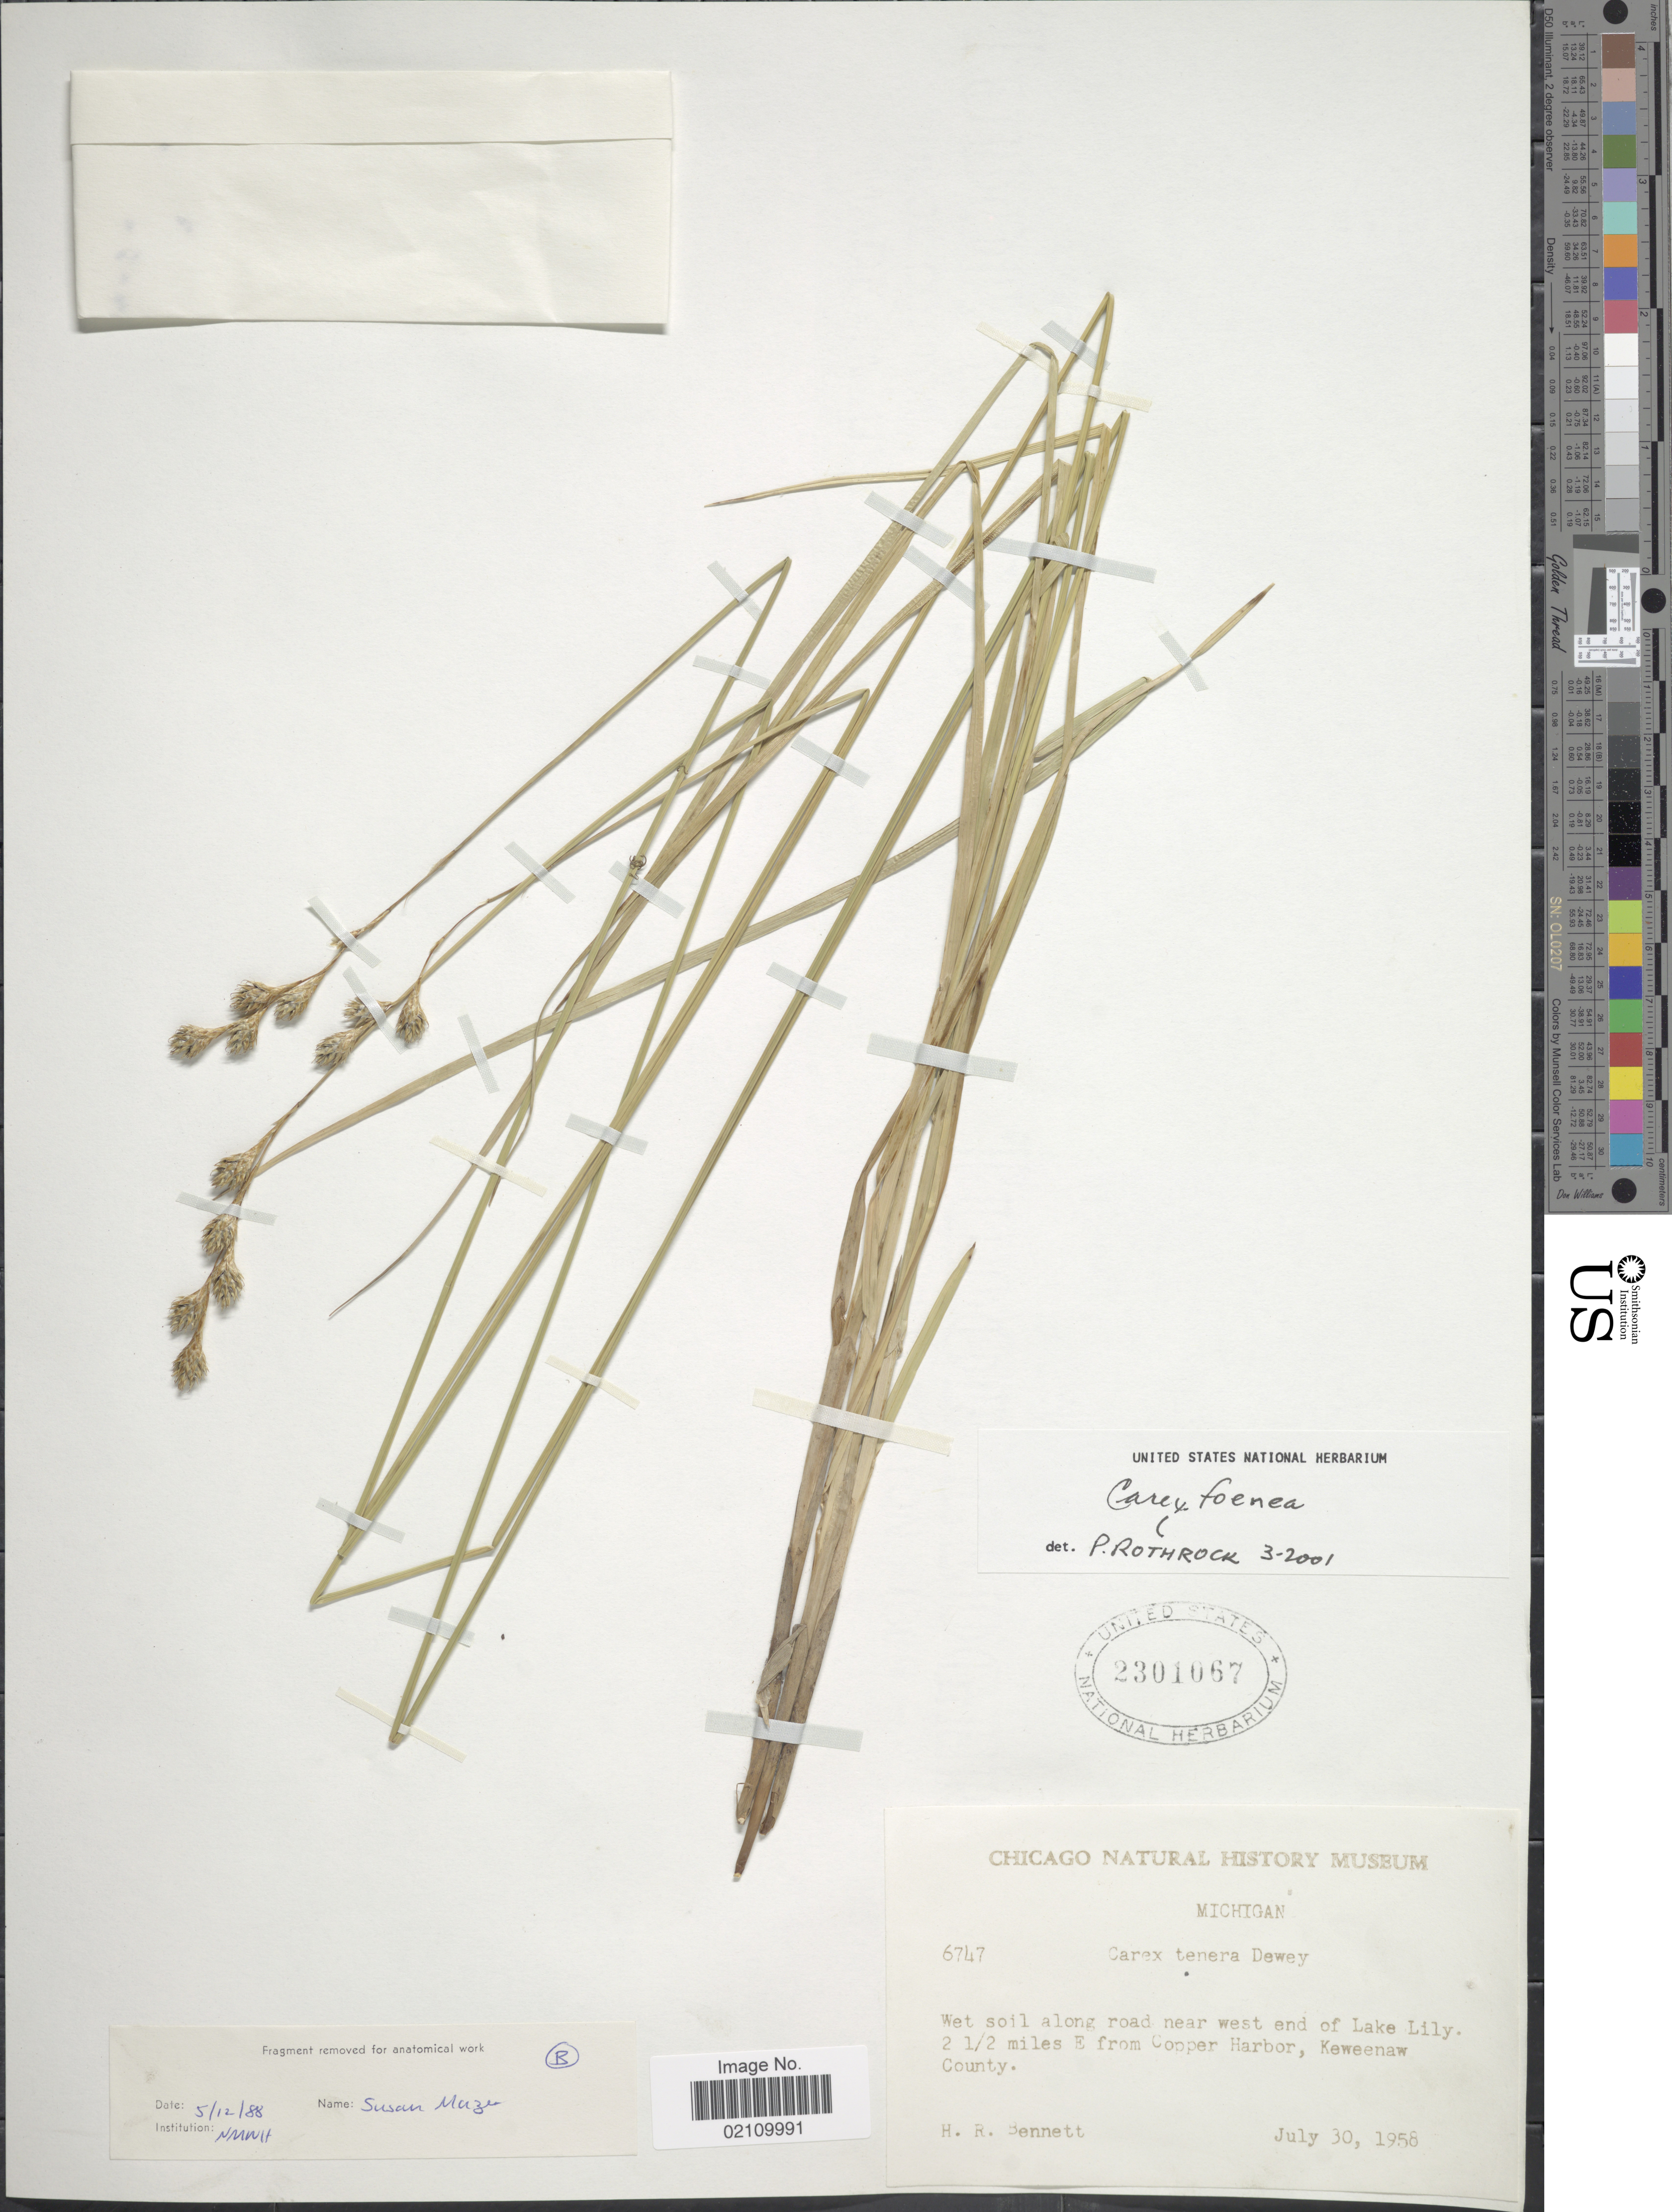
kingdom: Plantae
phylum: Tracheophyta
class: Liliopsida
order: Poales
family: Cyperaceae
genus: Carex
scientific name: Carex foenea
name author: Willd.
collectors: H. R. Bennett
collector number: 6747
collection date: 1958-07-30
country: United States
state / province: Michigan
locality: Wet soil along road near west end of Lake Lily. 2 1/2 mile sE from Copper Harbor, Keweenaw County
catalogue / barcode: US 2301067